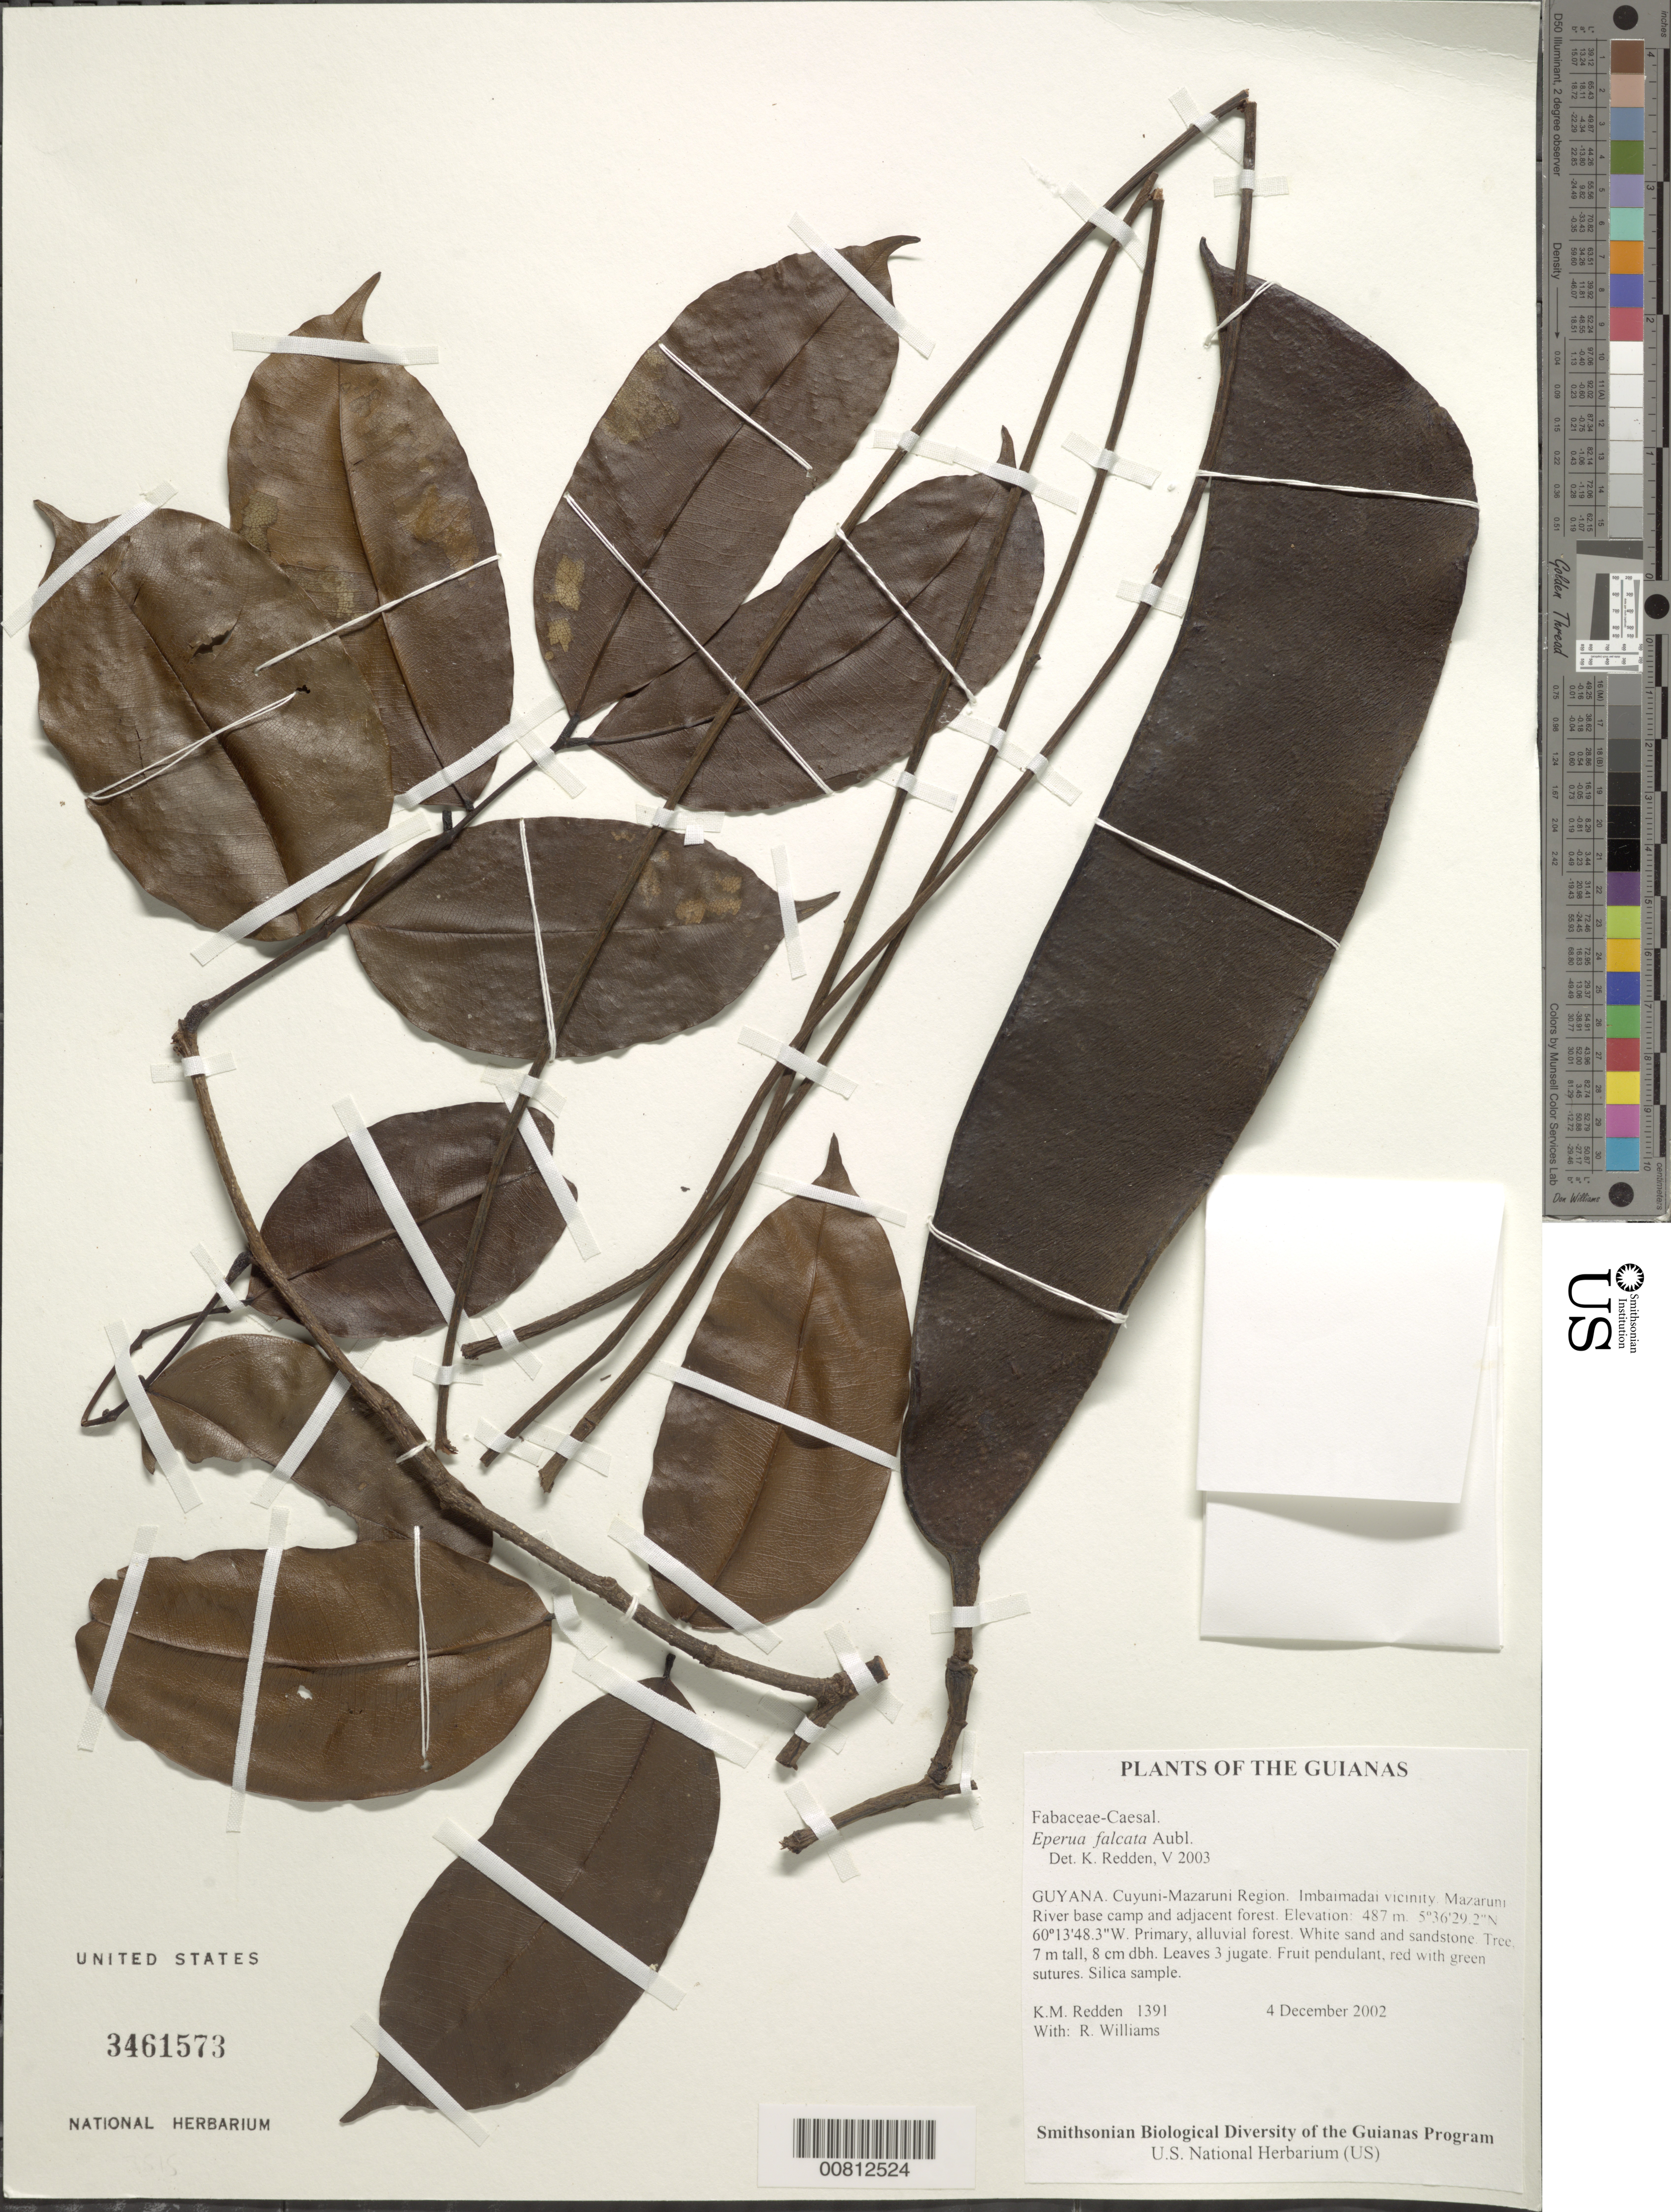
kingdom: Plantae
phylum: Tracheophyta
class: Magnoliopsida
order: Fabales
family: Fabaceae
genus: Eperua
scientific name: Eperua falcata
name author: Aubl.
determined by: Redden, K. M.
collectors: K. M. Redden & R. Williams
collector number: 1391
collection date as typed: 4 December 2002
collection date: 2002-12-04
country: Guyana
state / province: Cuyuni-Mazaruni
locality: Imbaimadai vicinity. Mazaruni River base camp and adjacent forest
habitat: Primary, alluvial forest. White sand and sandstone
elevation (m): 487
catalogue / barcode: US 3461573